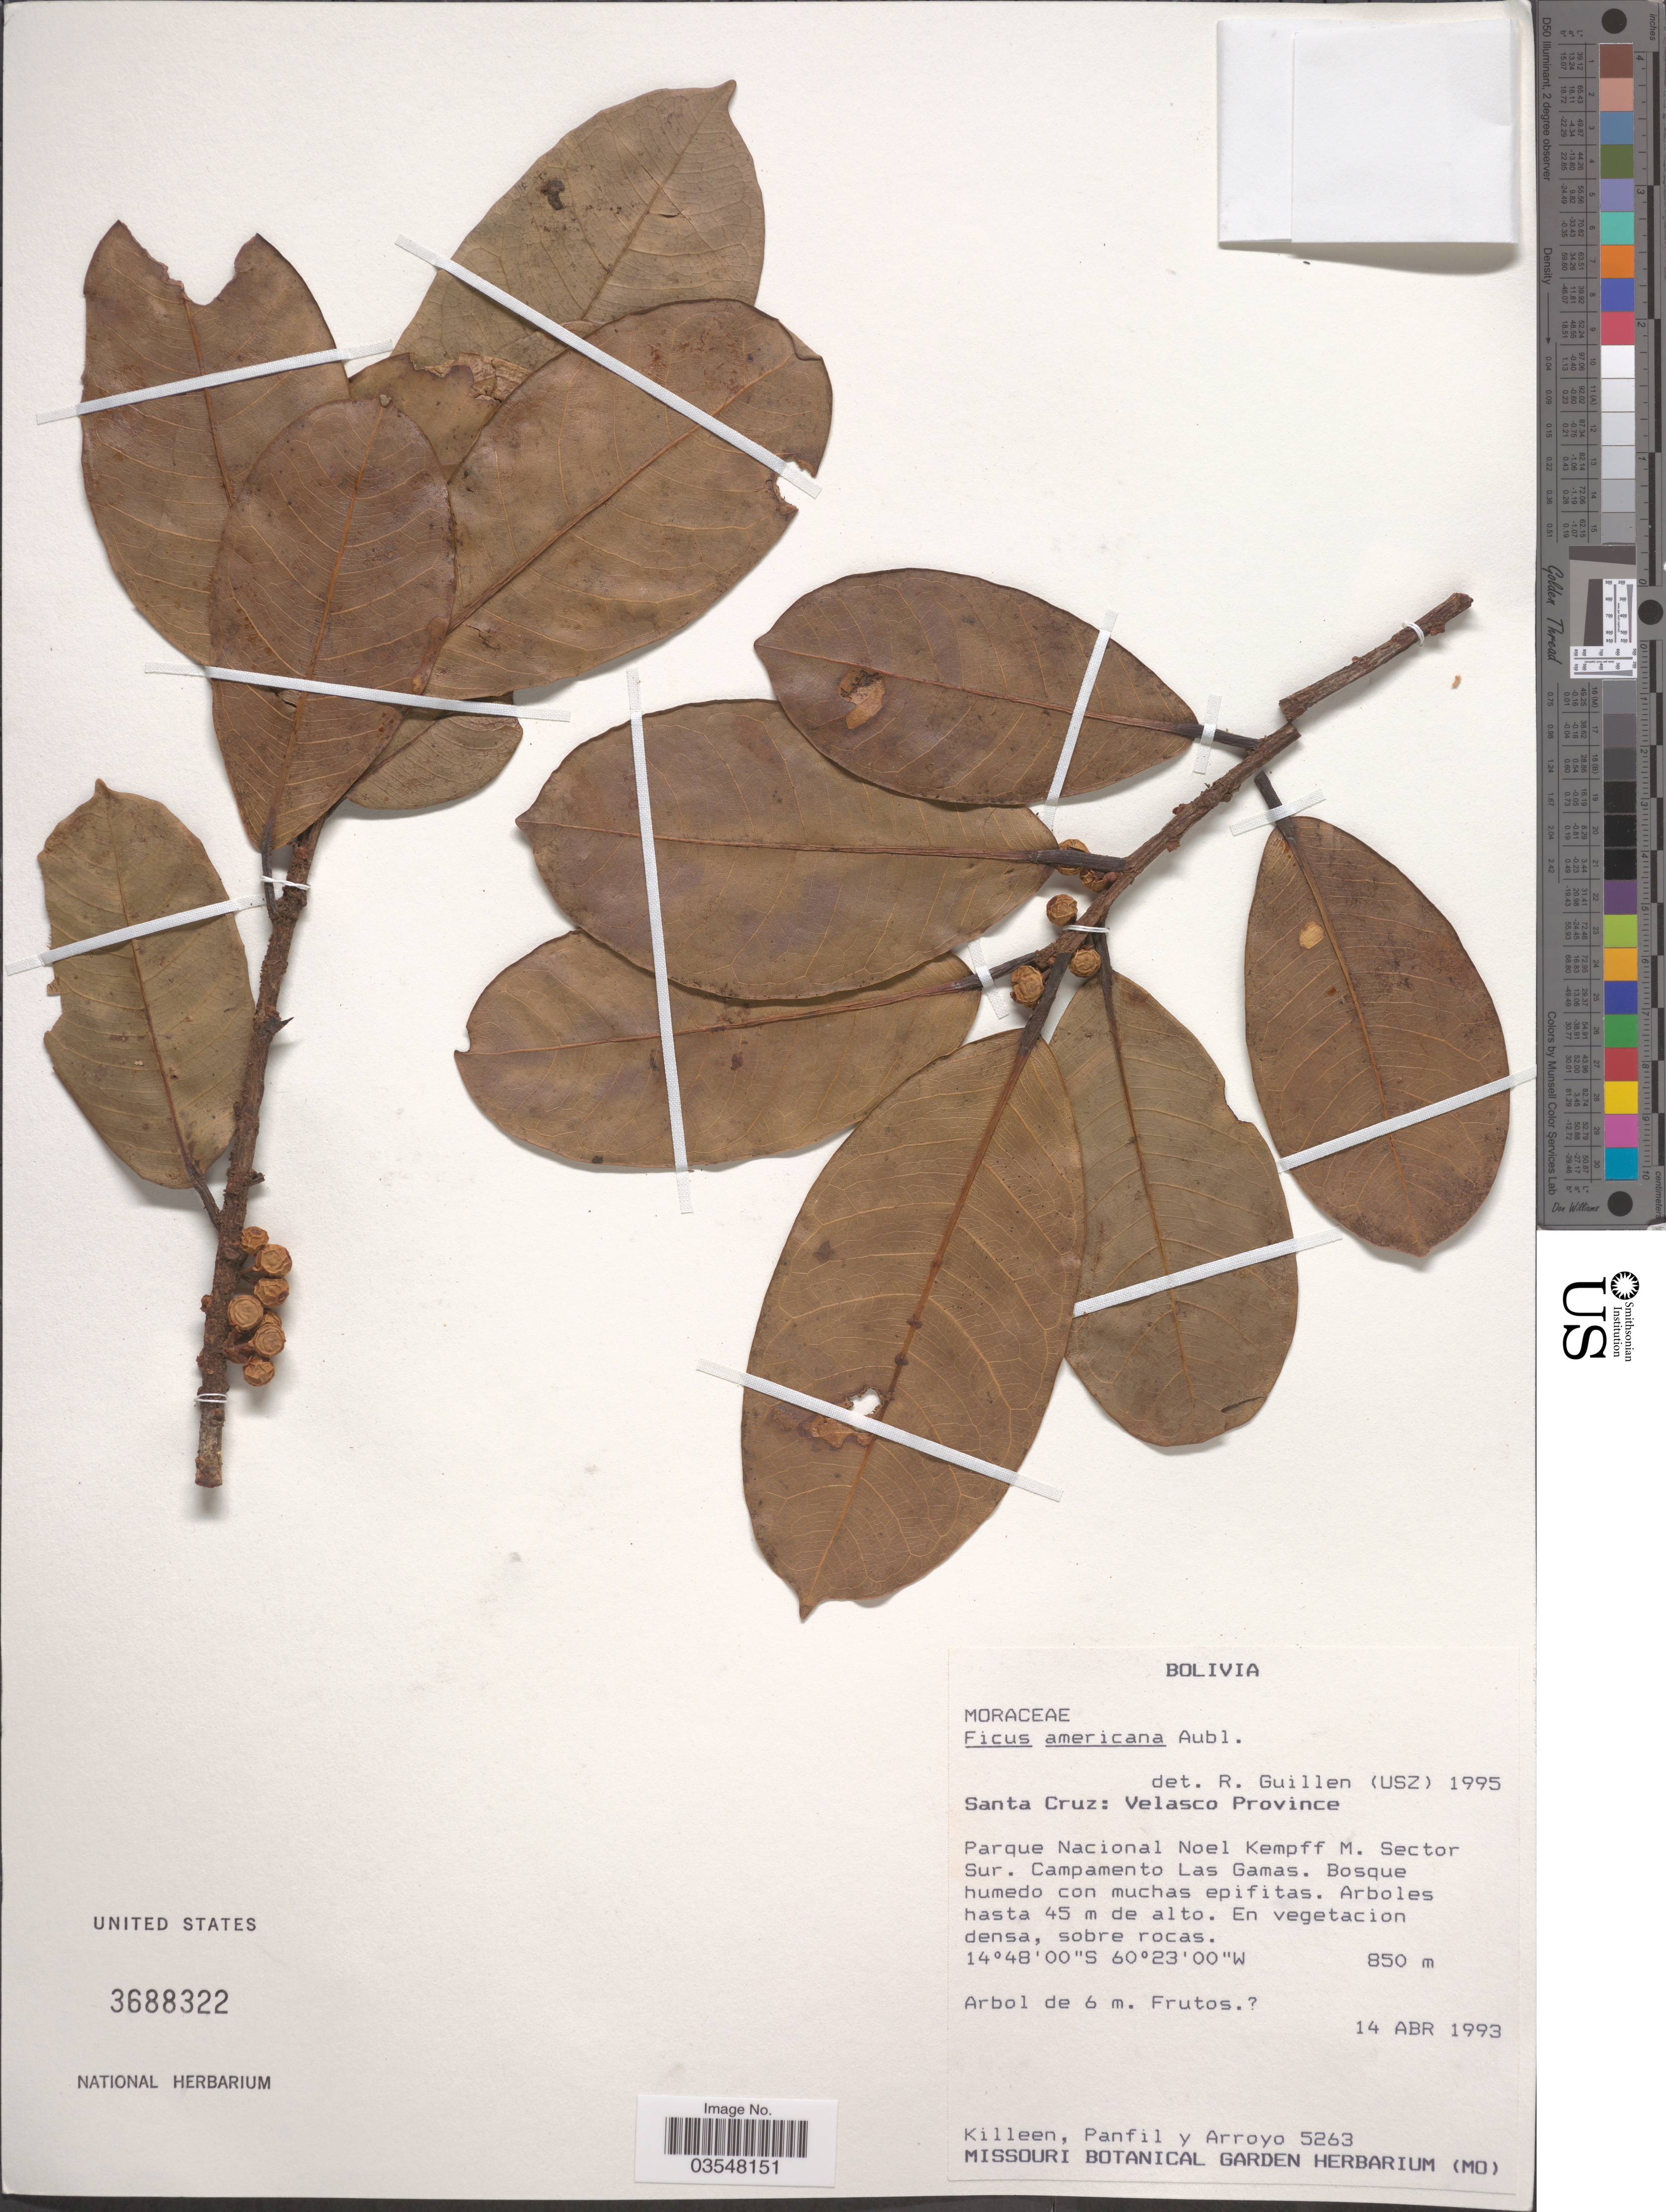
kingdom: Plantae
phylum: Tracheophyta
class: Magnoliopsida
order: Rosales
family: Moraceae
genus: Ficus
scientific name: Ficus americana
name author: Aubl.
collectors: Killeen, --, -- Panfil & Arroyo, --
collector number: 5263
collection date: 1993-04-14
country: Bolivia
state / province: Santa Cruz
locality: Velasco Province. Parque Nacional Noel Kempff M. Sector Sur. Campamento Las Gamas.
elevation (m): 850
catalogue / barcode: US 3688322